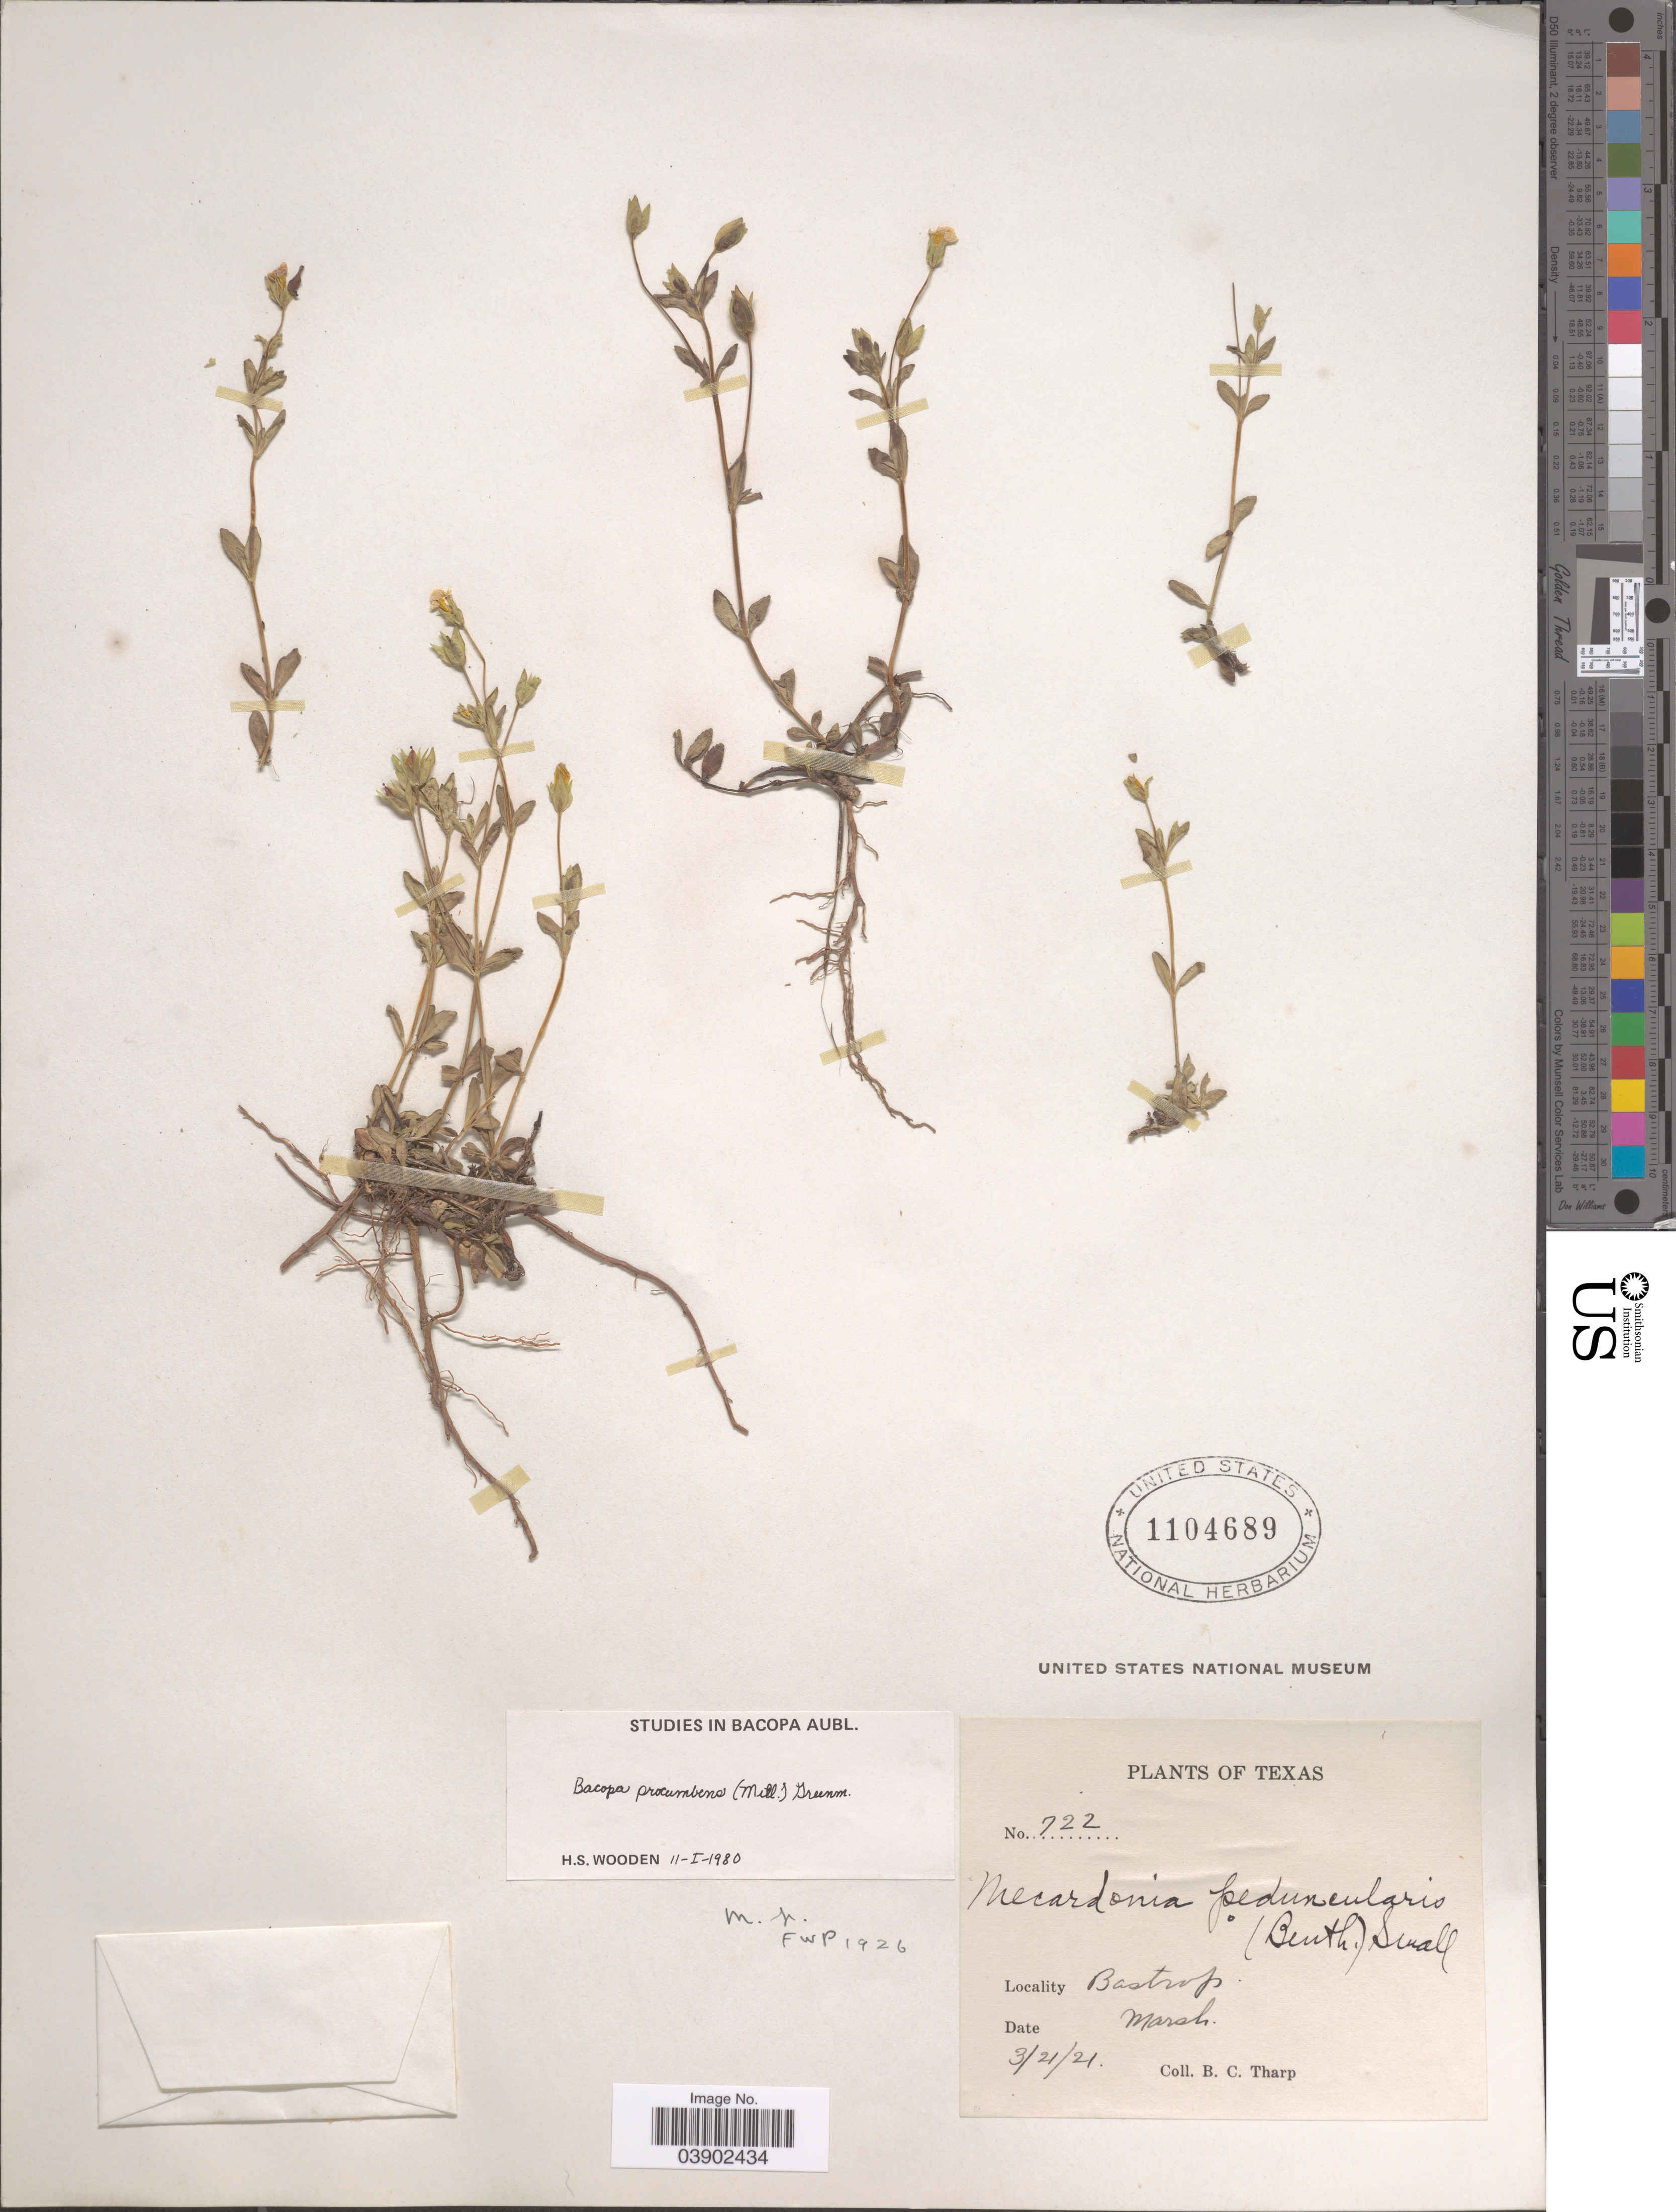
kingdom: Plantae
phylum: Tracheophyta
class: Magnoliopsida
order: Lamiales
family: Plantaginaceae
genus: Mecardonia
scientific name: Mecardonia procumbens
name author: (Mill.) Small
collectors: B. C. Tharp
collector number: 722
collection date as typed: Transcribed d/m/y: 21/3/21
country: United States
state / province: Texas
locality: Bastrop.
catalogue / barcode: US 1104689